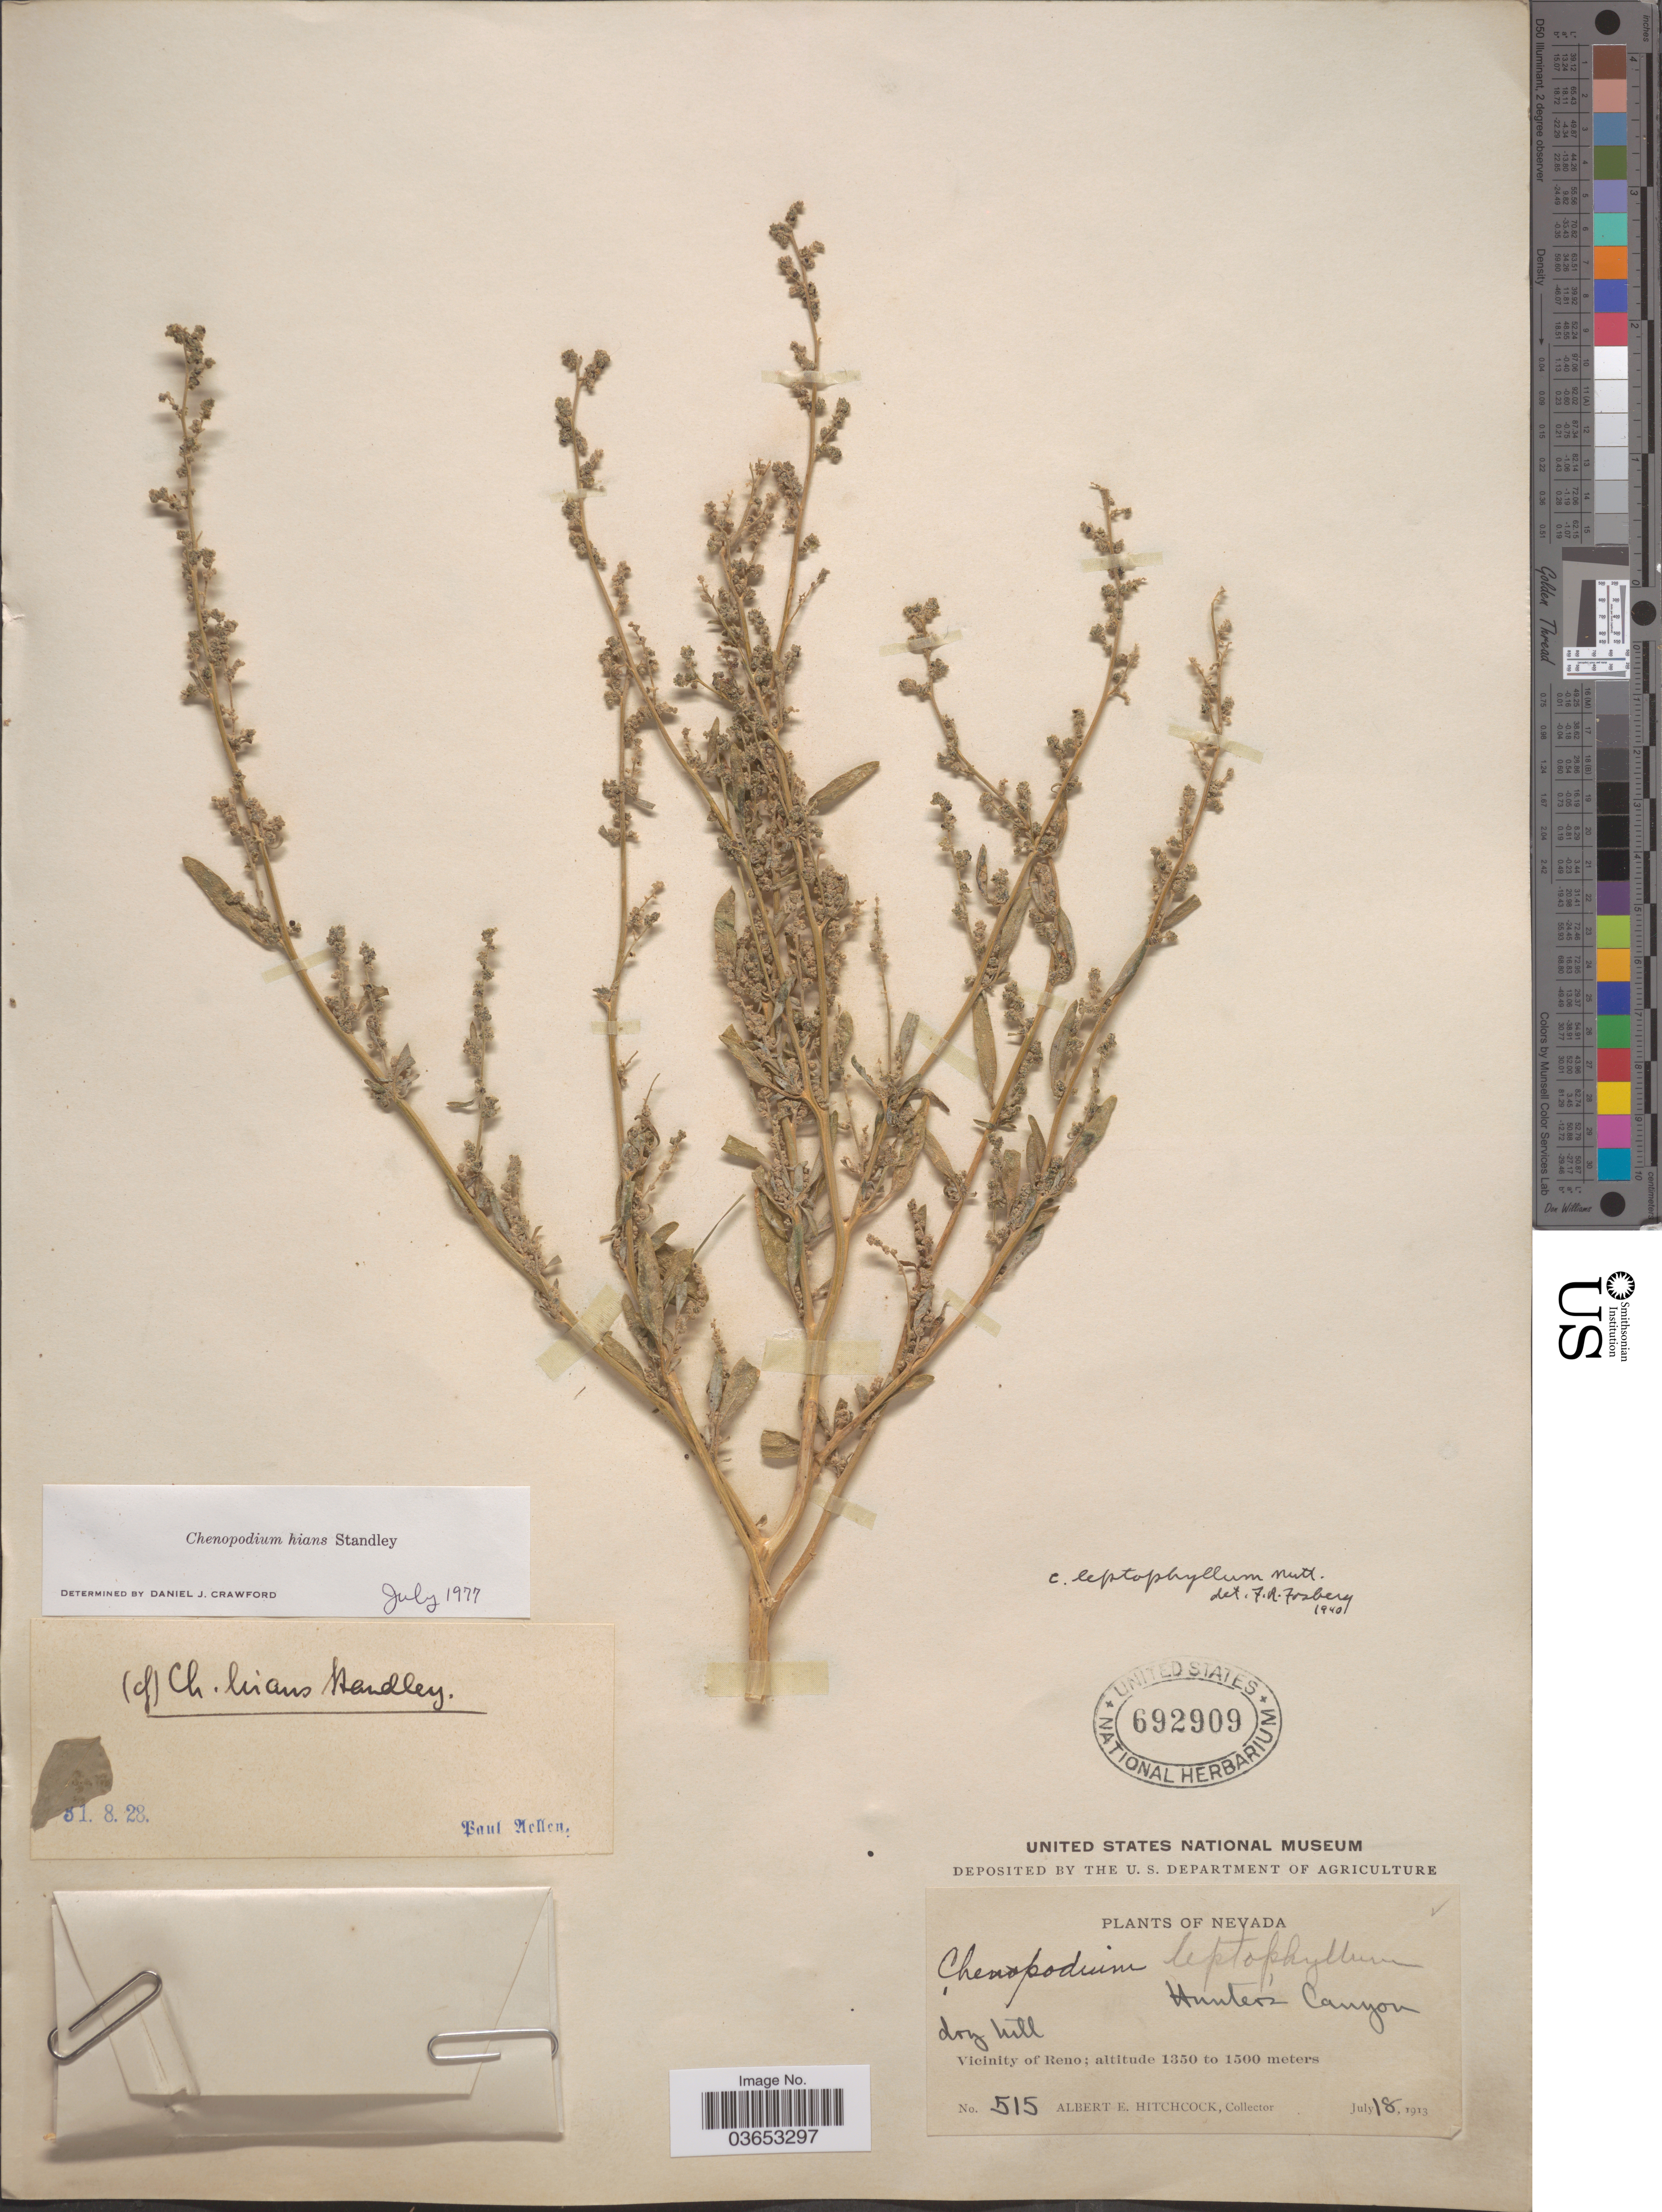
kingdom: Plantae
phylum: Tracheophyta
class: Magnoliopsida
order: Caryophyllales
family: Amaranthaceae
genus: Chenopodium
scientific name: Chenopodium hians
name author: Standl.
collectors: A. Hitchcock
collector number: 515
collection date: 1913-07-18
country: United States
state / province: Nevada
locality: Vicinity of Reno.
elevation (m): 1350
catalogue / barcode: US 692909